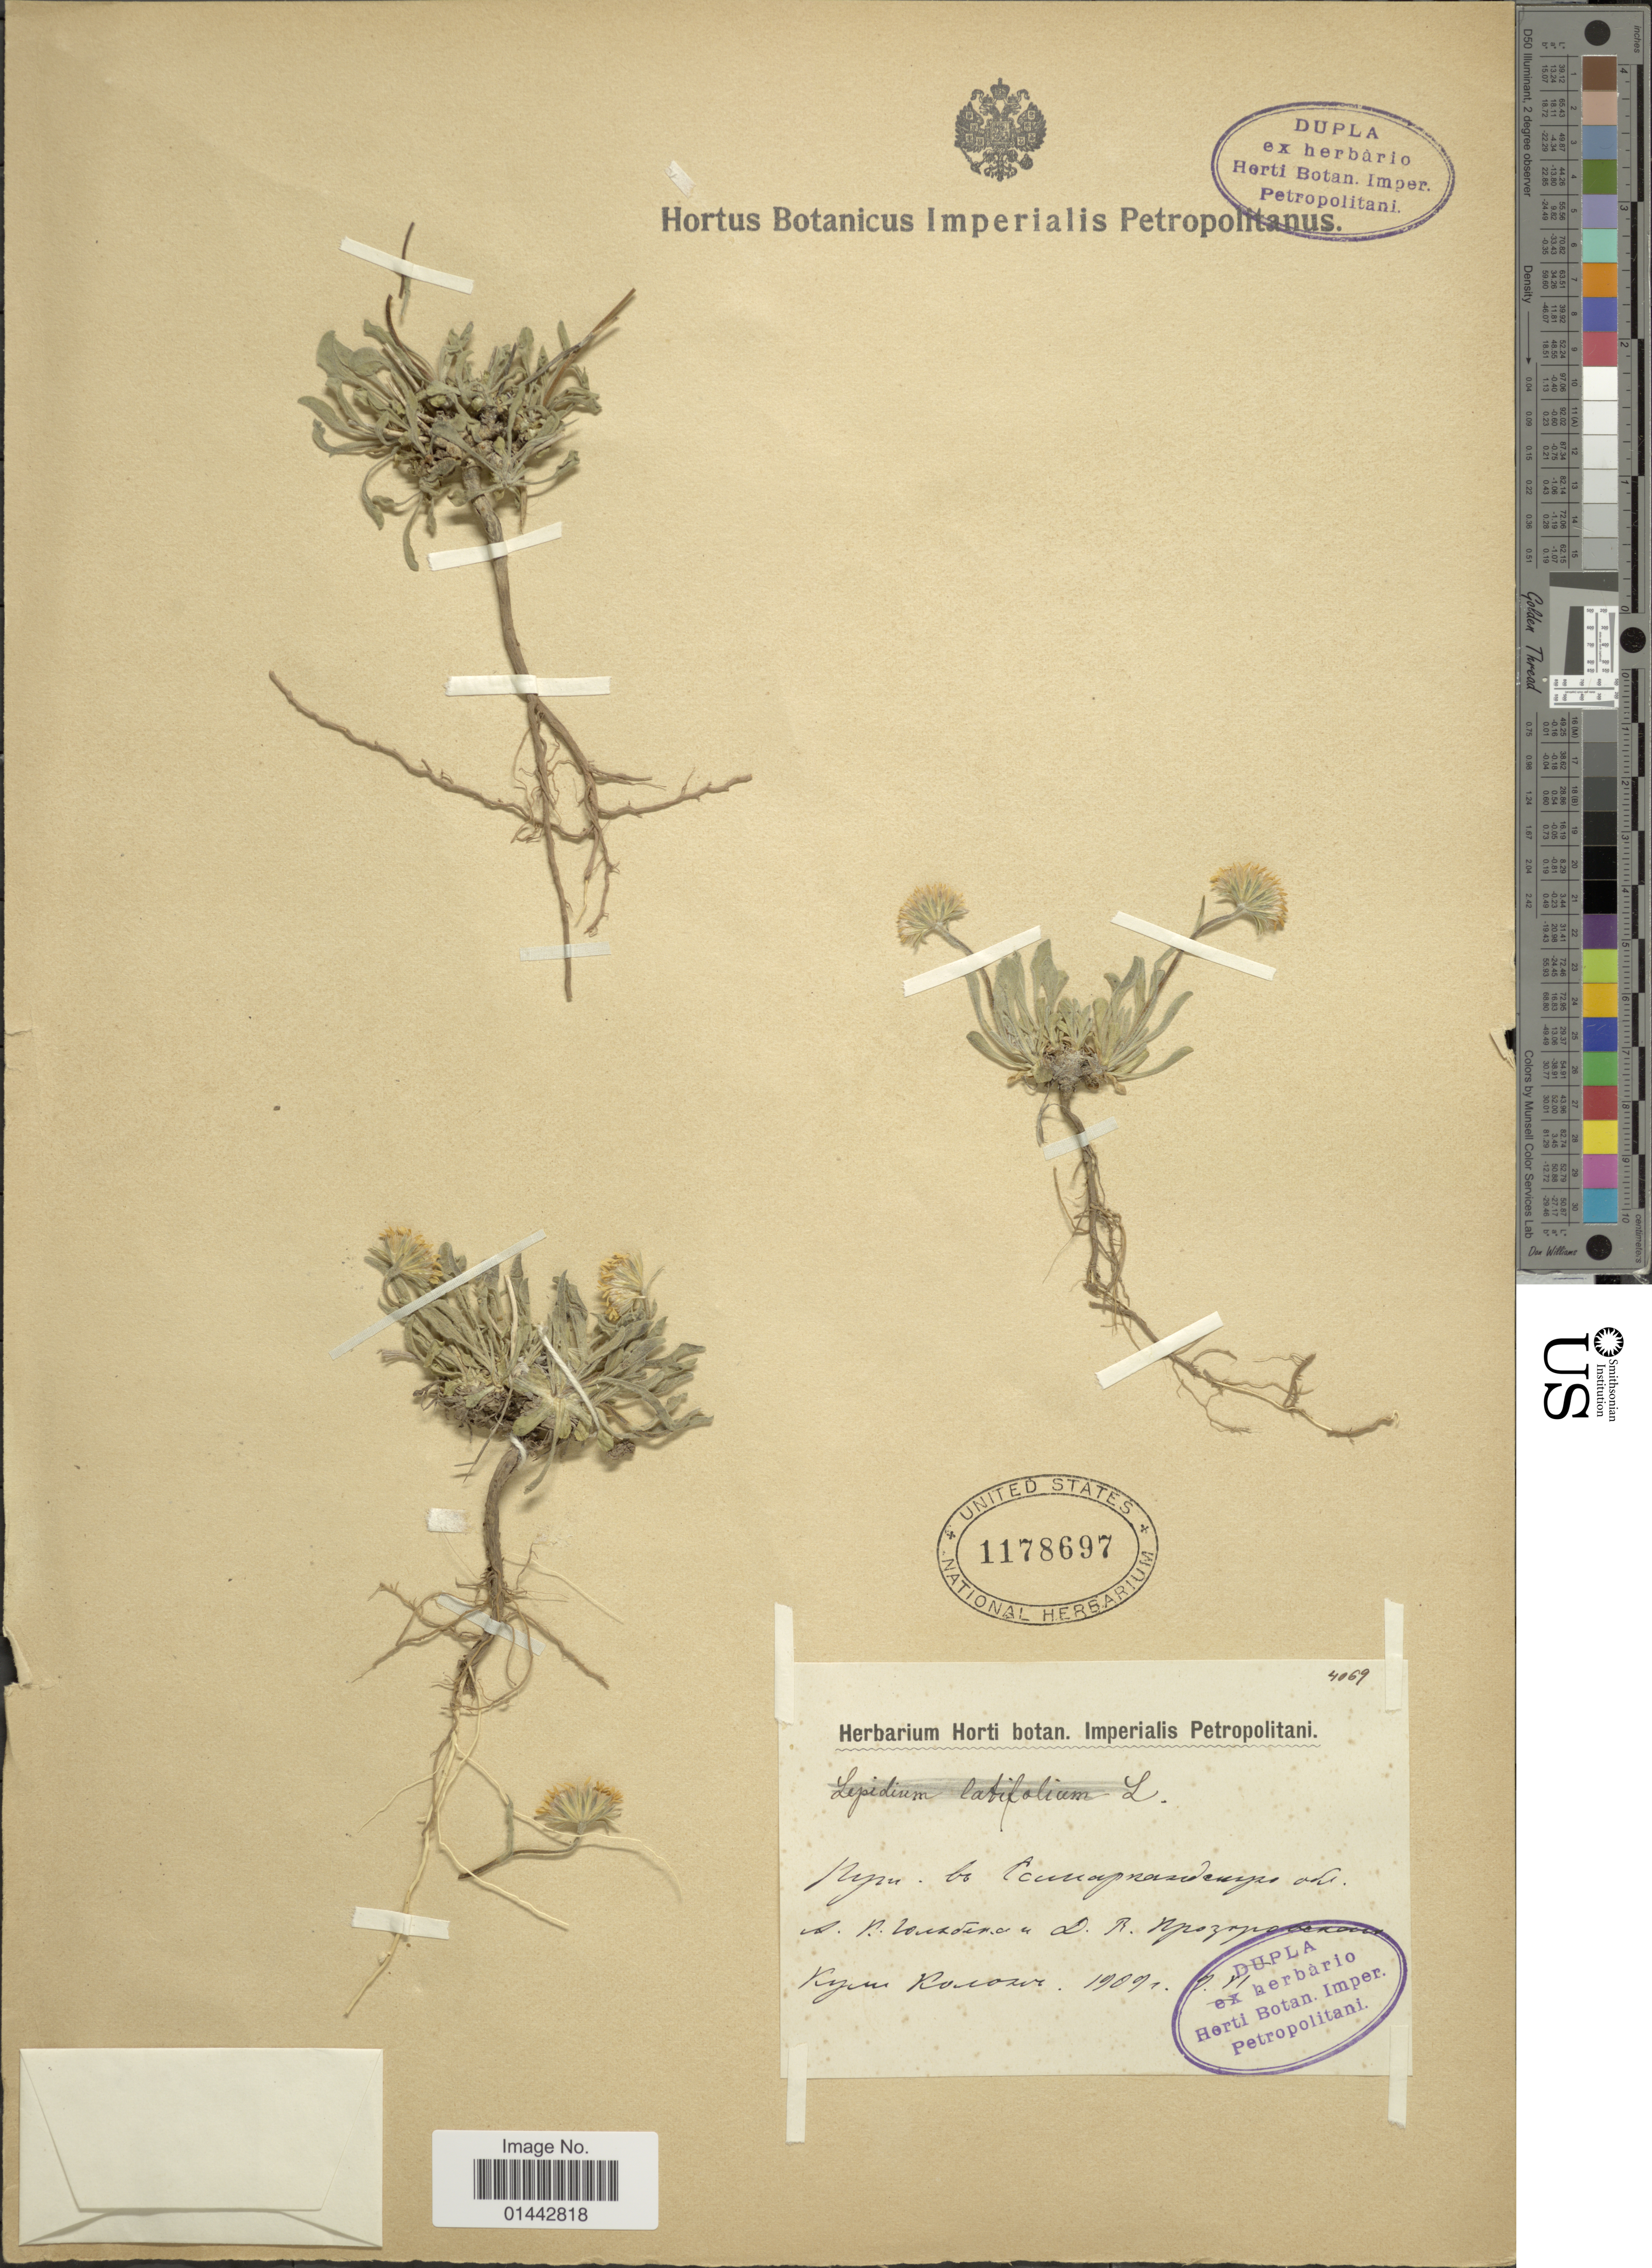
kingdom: Plantae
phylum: Tracheophyta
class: Magnoliopsida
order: Asterales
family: Asteraceae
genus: Erigeron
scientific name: Erigeron sp.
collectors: A. Golben & D. Prozorovskiy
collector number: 4069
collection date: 1909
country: Tajikistan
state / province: Sughd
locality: Kuli Kalon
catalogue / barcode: US 1178697